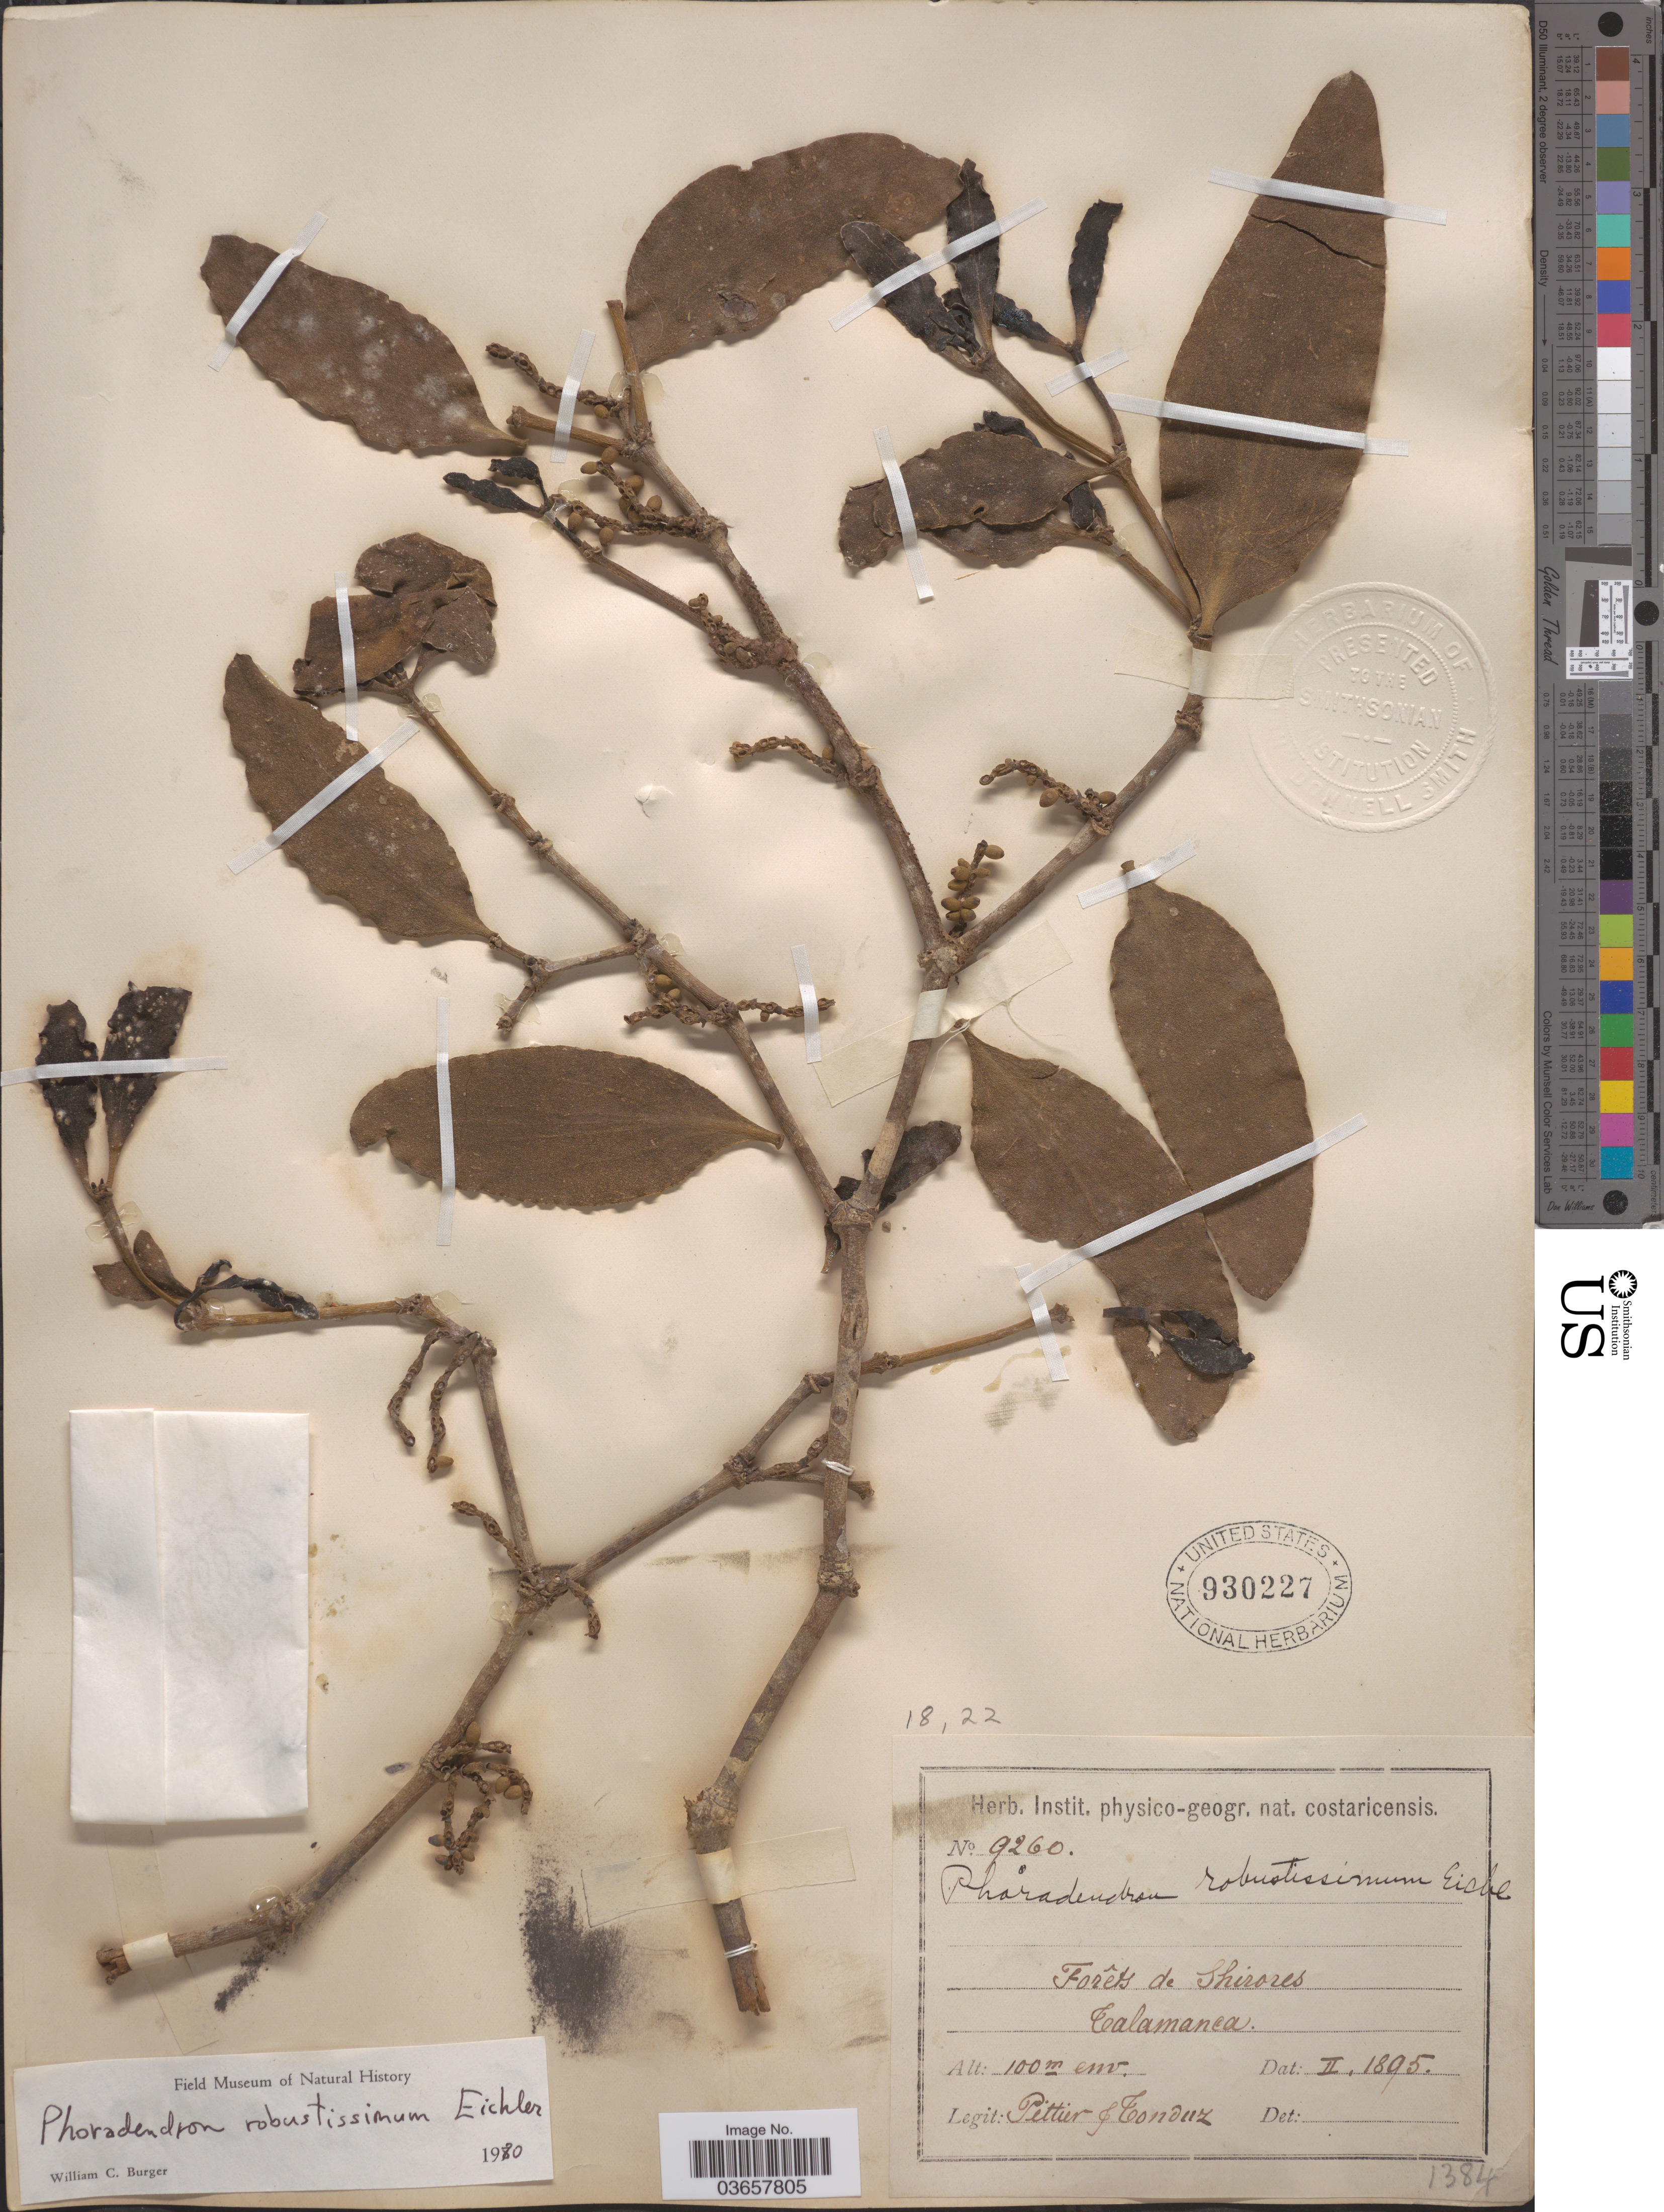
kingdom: Plantae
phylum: Tracheophyta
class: Magnoliopsida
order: Santalales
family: Viscaceae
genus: Phoradendron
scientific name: Phoradendron robustissimum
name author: Eichler in Mart.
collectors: Pittier, -- & Tonduz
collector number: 9260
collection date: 1895-02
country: Costa Rica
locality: Forêts de Shirores. Talamanca.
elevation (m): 100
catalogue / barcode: US 930227